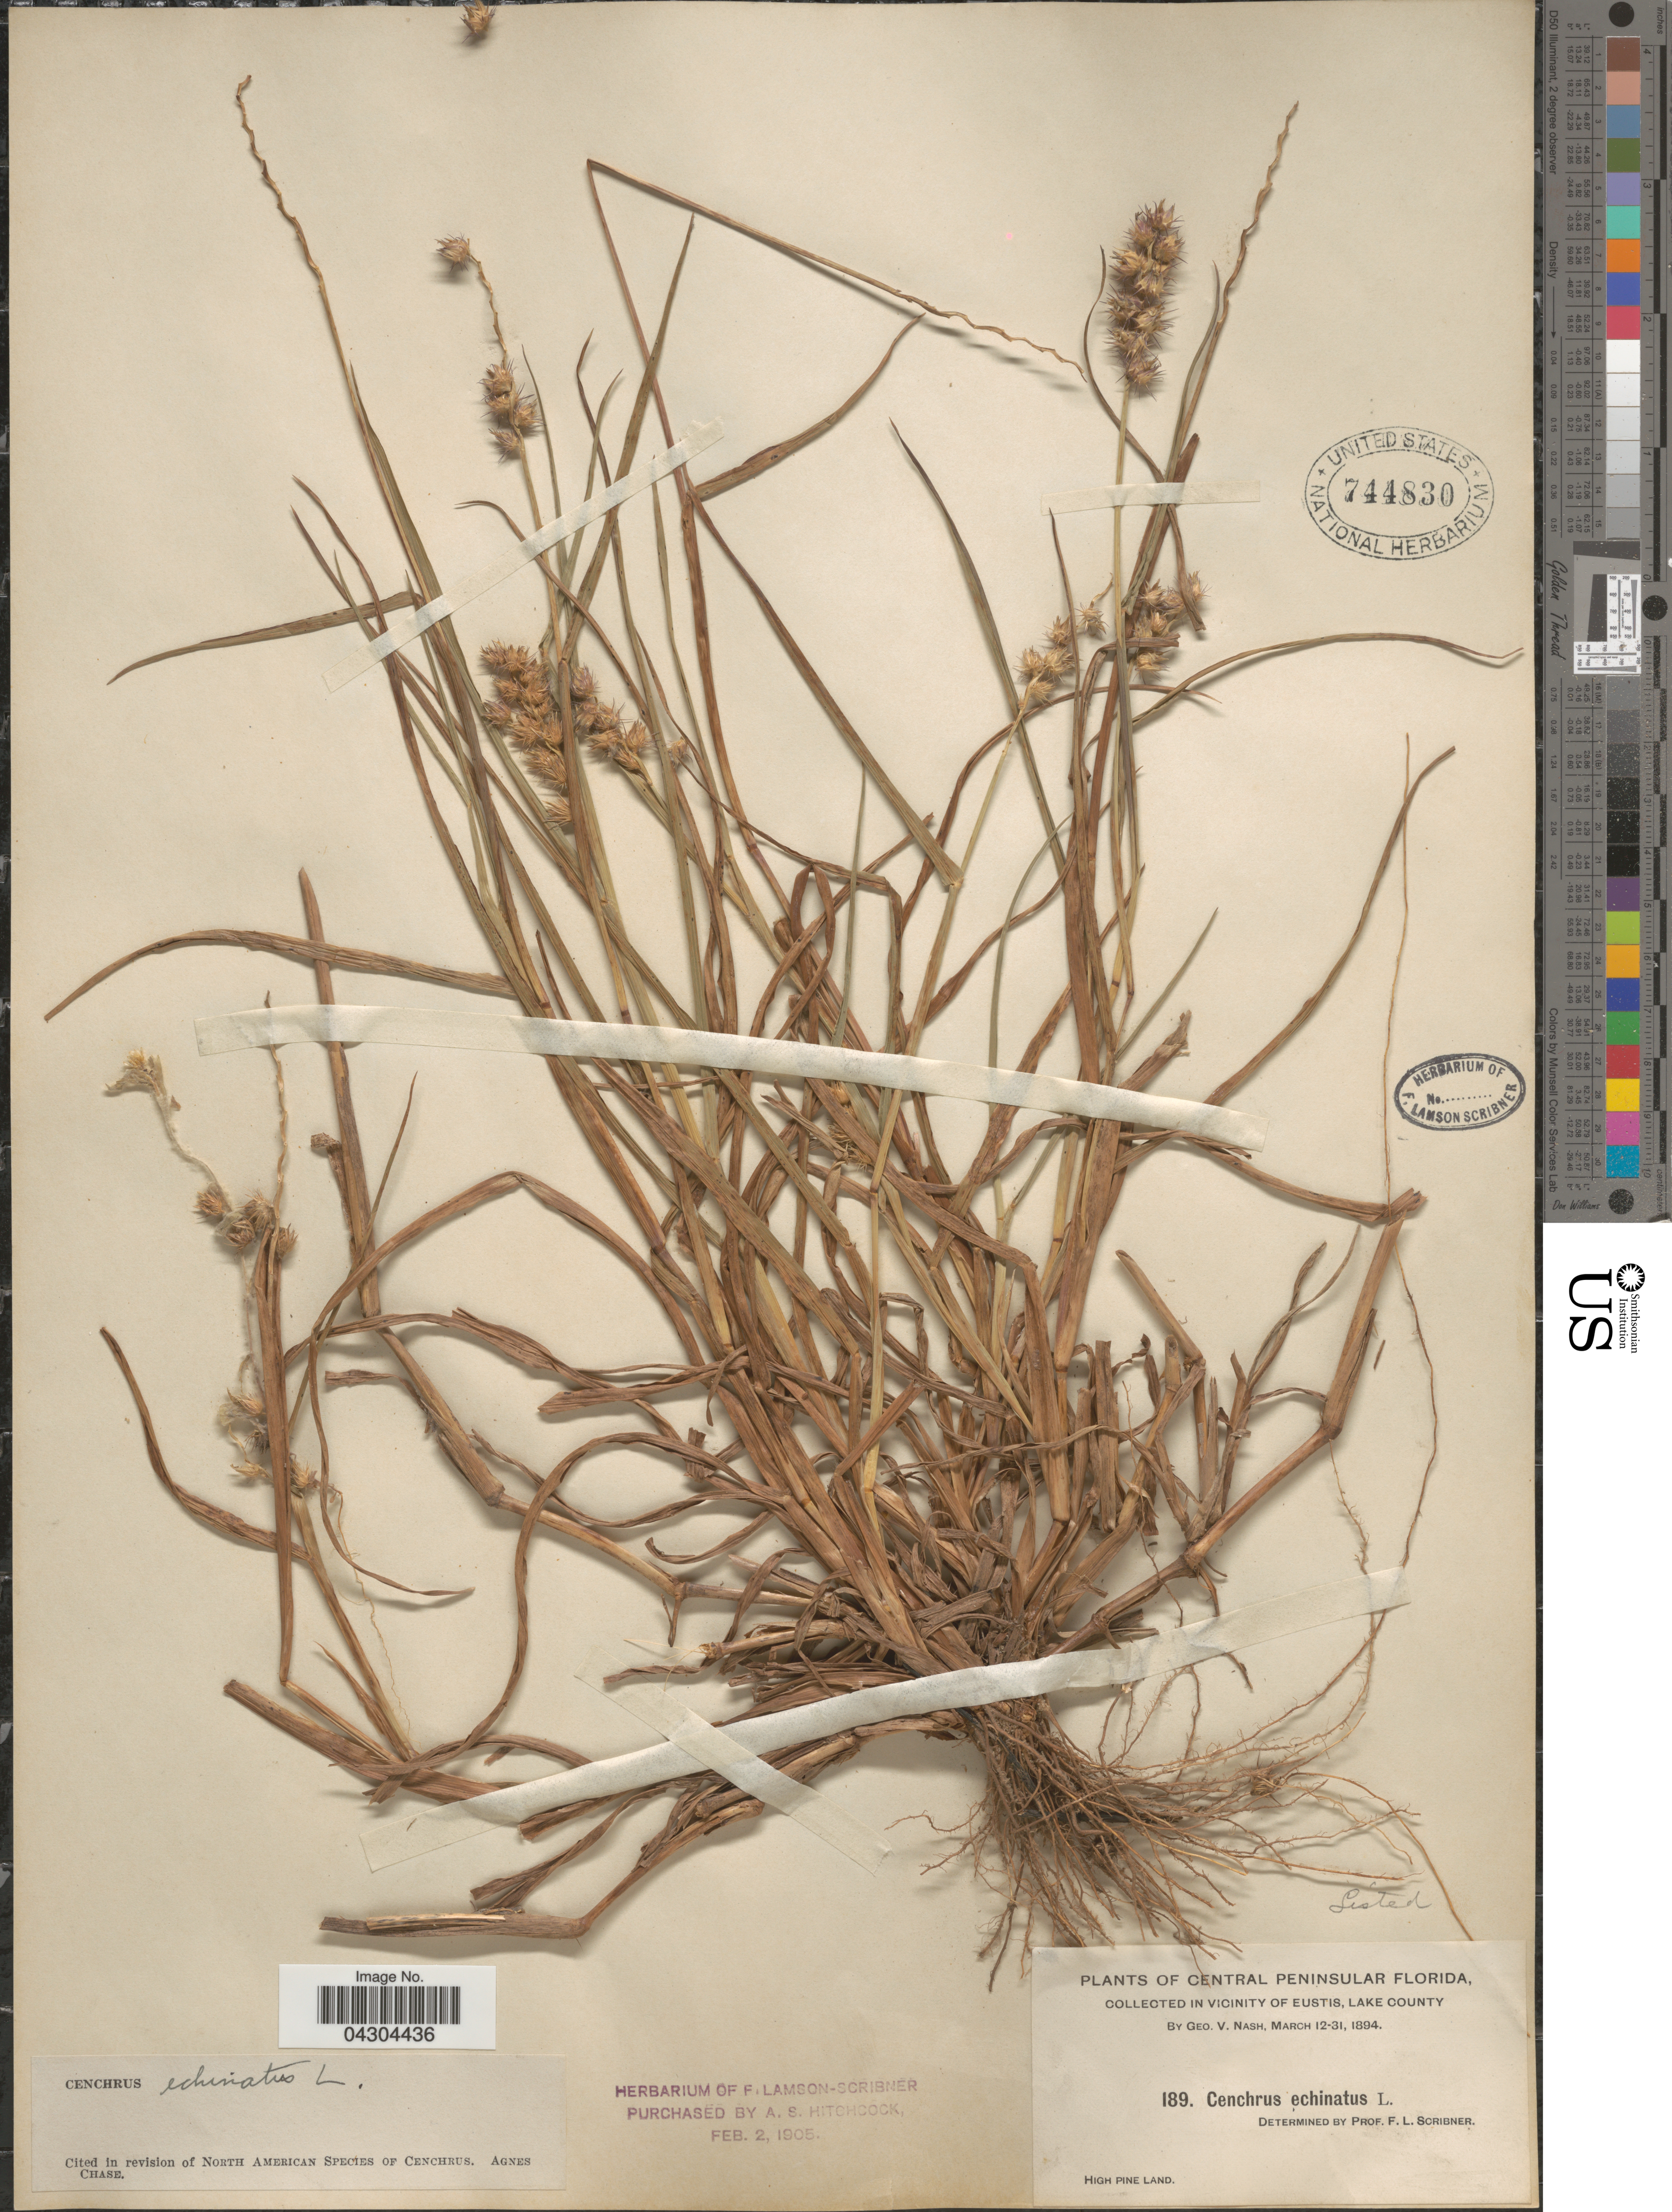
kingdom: Plantae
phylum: Tracheophyta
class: Liliopsida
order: Poales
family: Poaceae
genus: Cenchrus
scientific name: Cenchrus echinatus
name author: L.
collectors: G. V. Nash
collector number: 189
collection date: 1894-03-12/1894-03-31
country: United States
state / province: Florida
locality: Central Peninsular Florida. In vicinity of Eustis, Lake County. High Pine land.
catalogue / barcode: US 744830